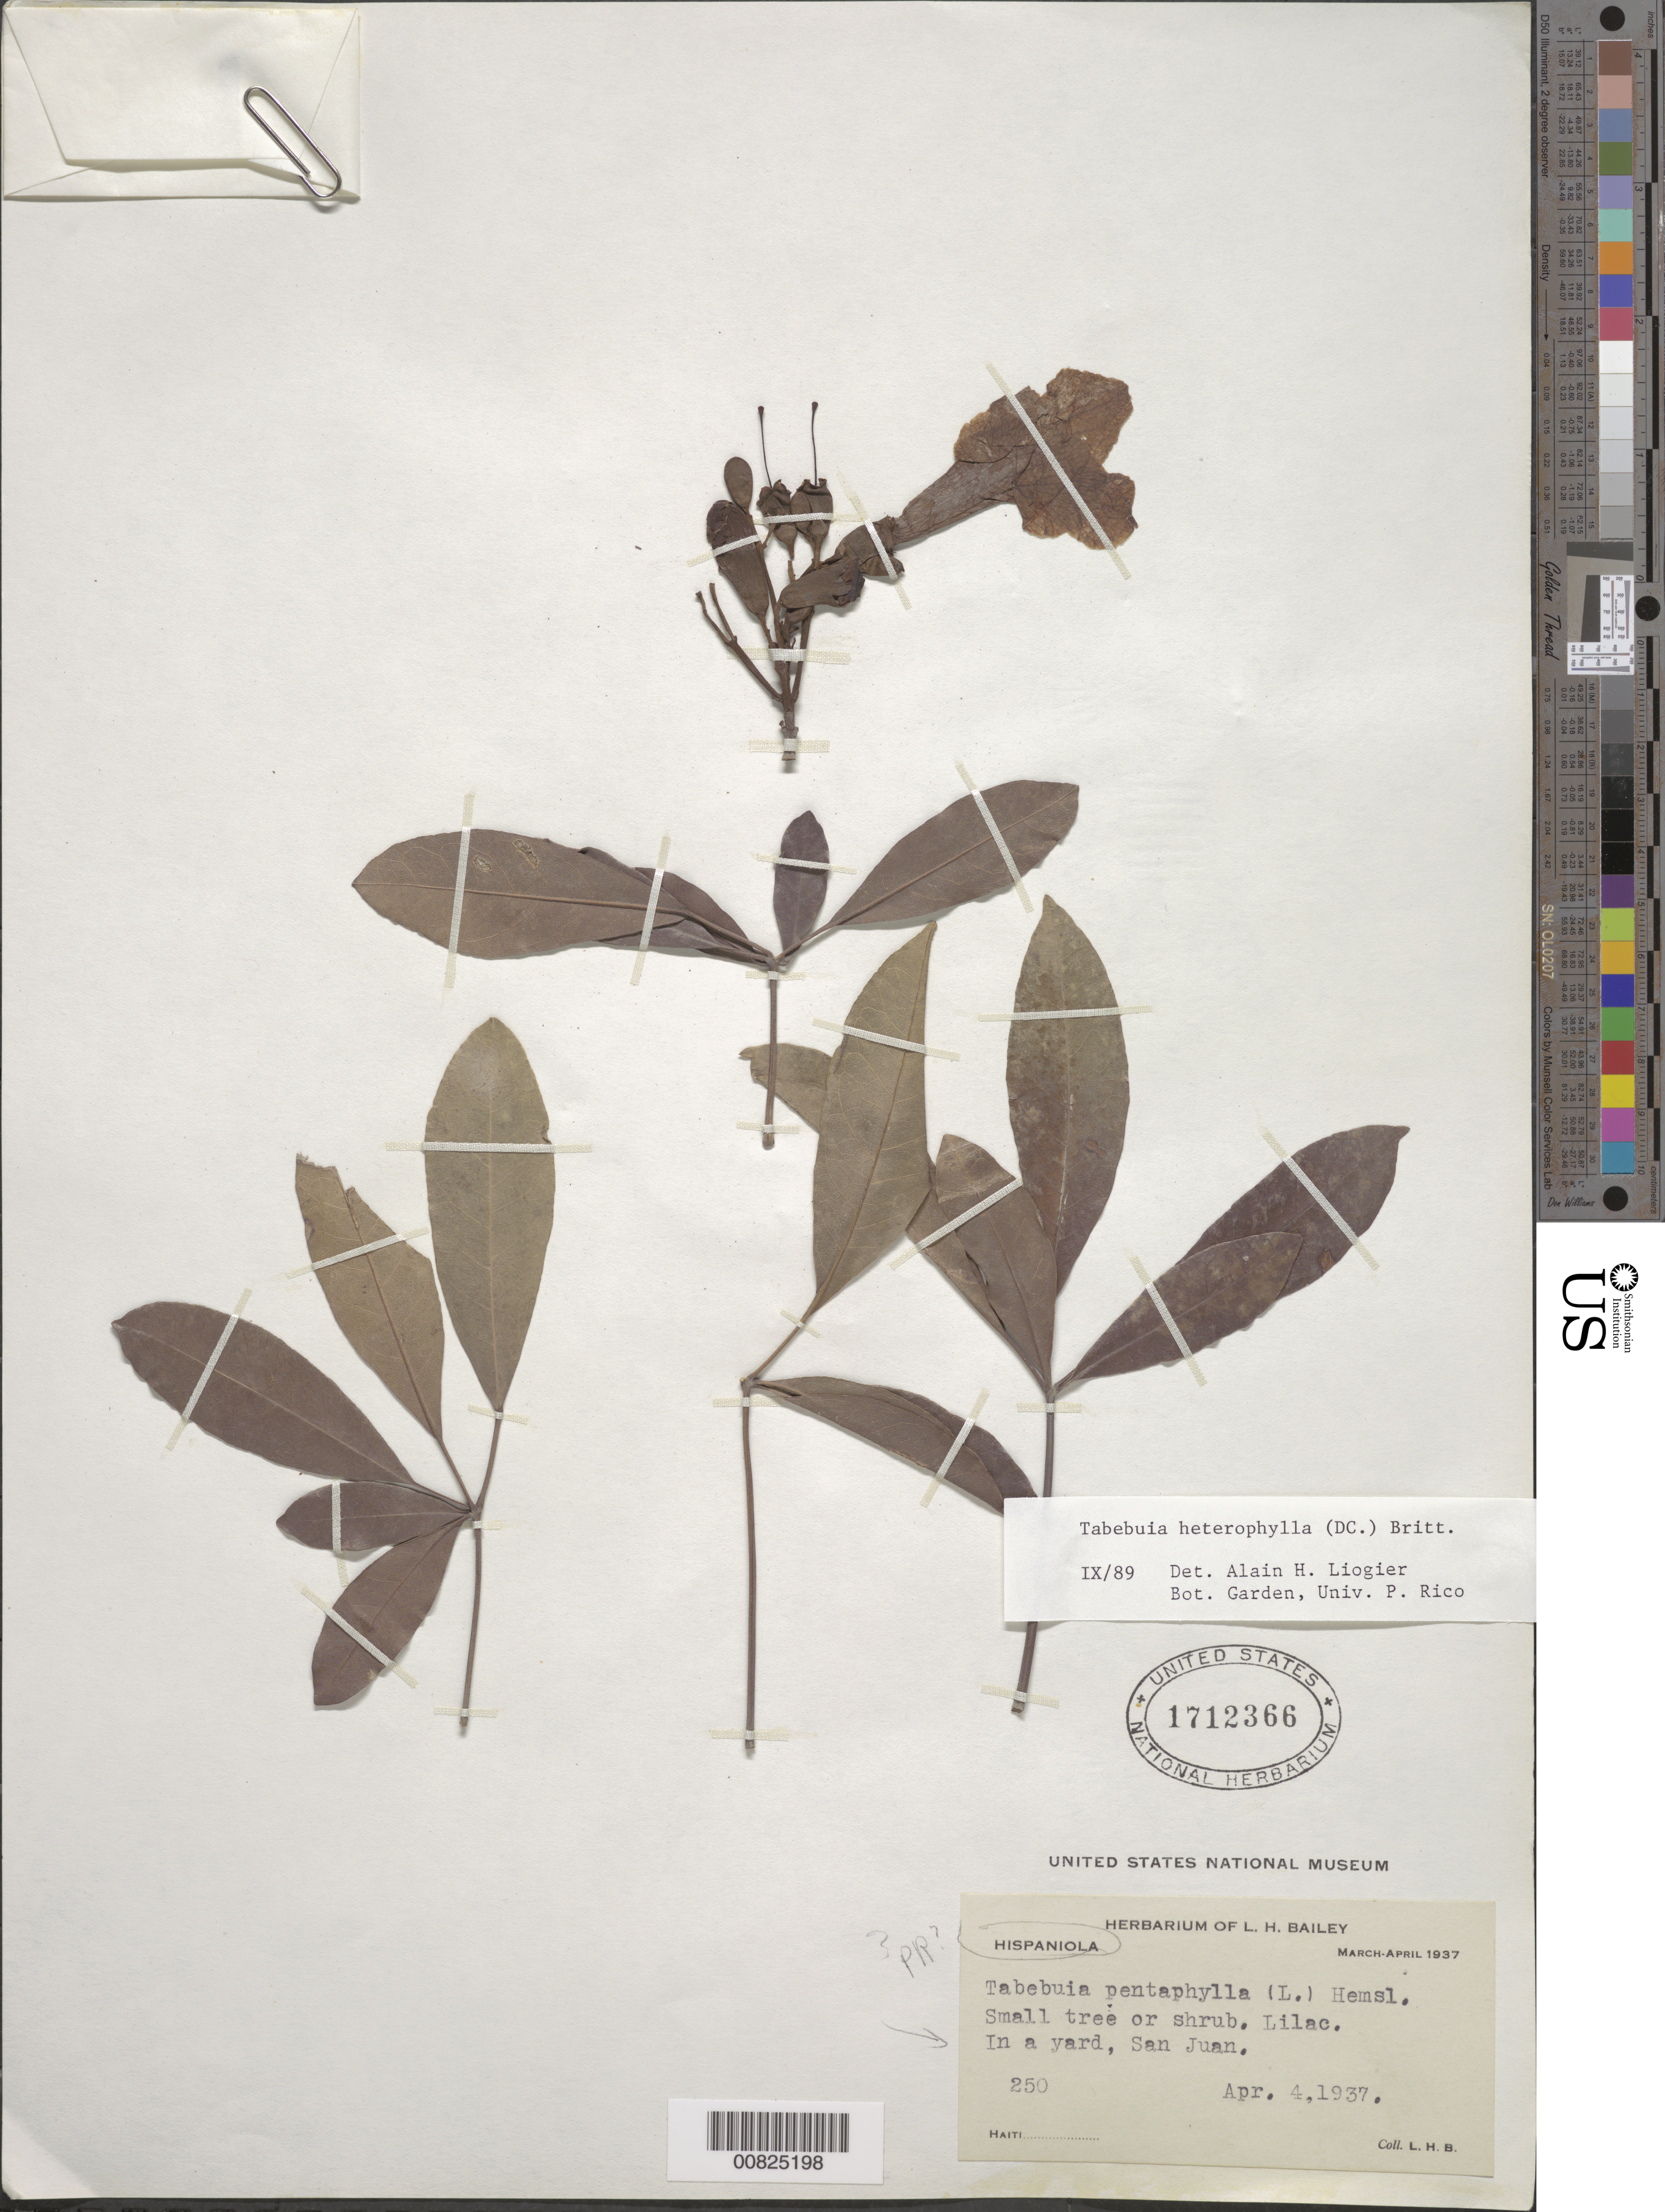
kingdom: Plantae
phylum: Tracheophyta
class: Magnoliopsida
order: Lamiales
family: Bignoniaceae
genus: Tabebuia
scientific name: Tabebuia heterophylla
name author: (DC.) Britton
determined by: Liogier, Alain H.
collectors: L. H. Bailey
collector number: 250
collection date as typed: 04 Apr 1937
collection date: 1937-04-04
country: Dominican Republic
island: Hispaniola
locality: San Juan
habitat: In yard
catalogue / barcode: US 1712366